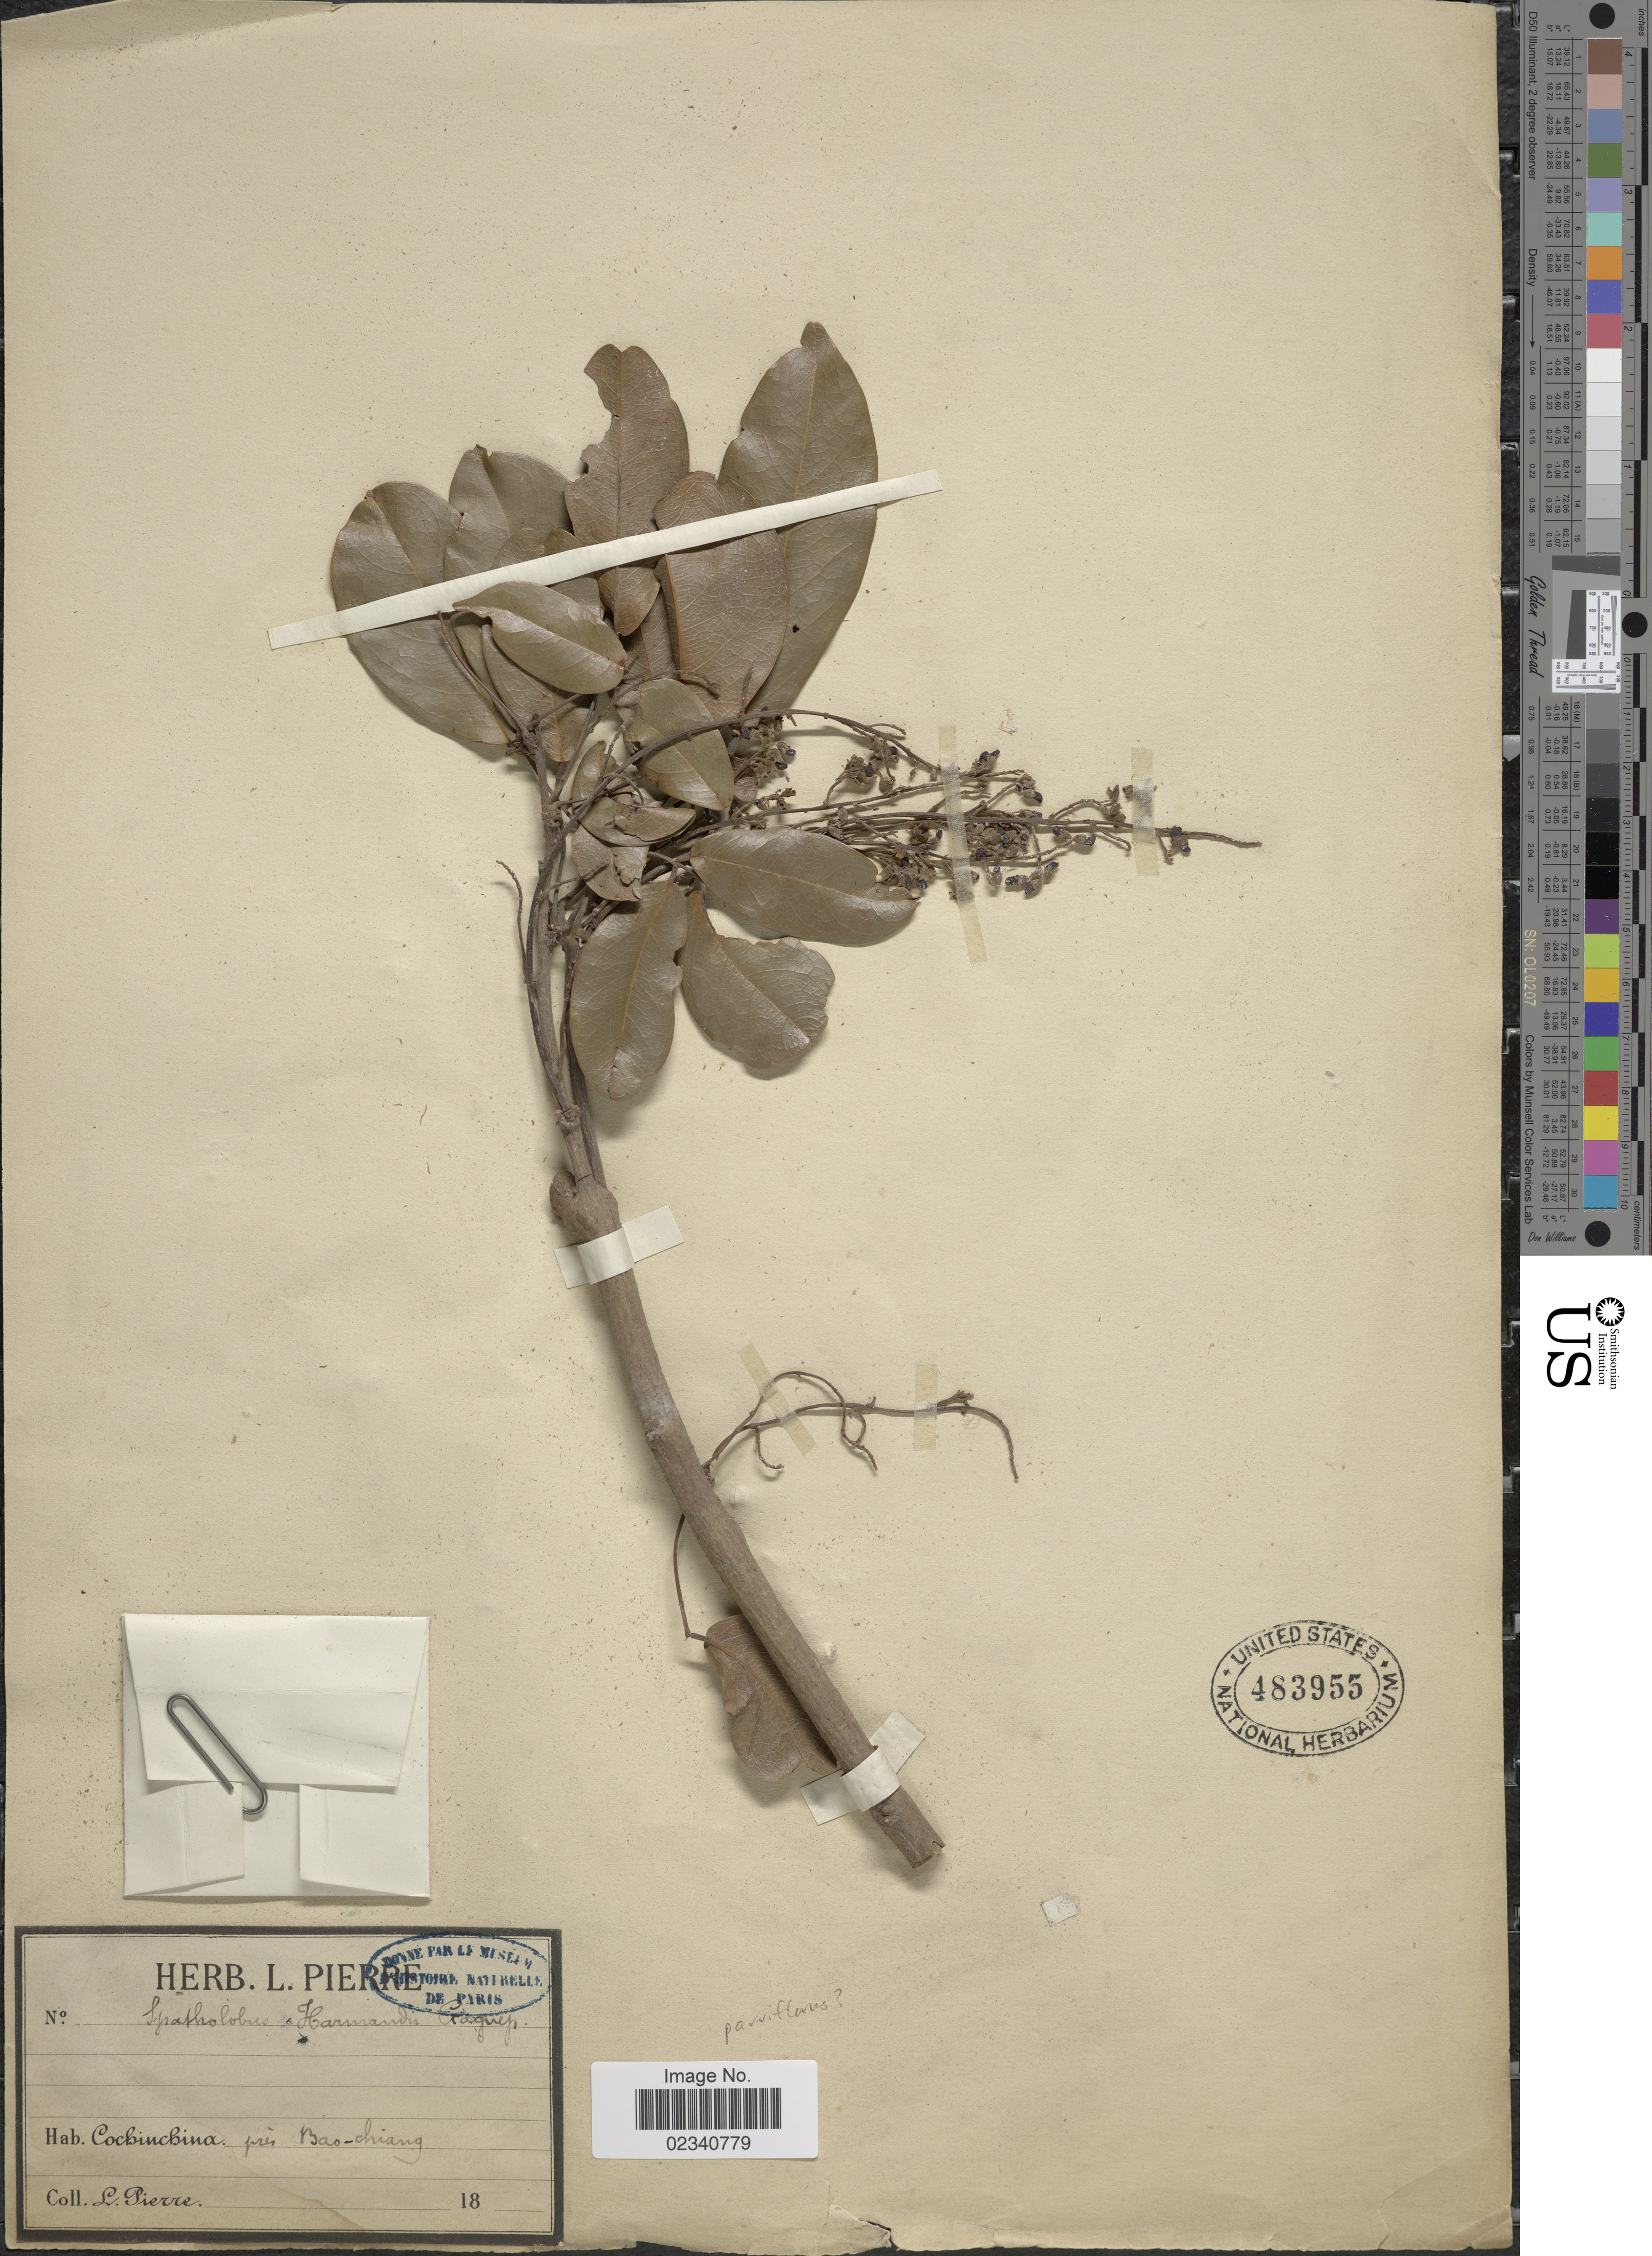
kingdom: Plantae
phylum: Tracheophyta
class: Magnoliopsida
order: Fabales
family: Fabaceae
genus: Spatholobus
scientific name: Spatholobus harmandii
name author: Gagnep.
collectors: L. Pierre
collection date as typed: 18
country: Vietnam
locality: Cochinchina pres Bao-Chiang.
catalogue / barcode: US 483955